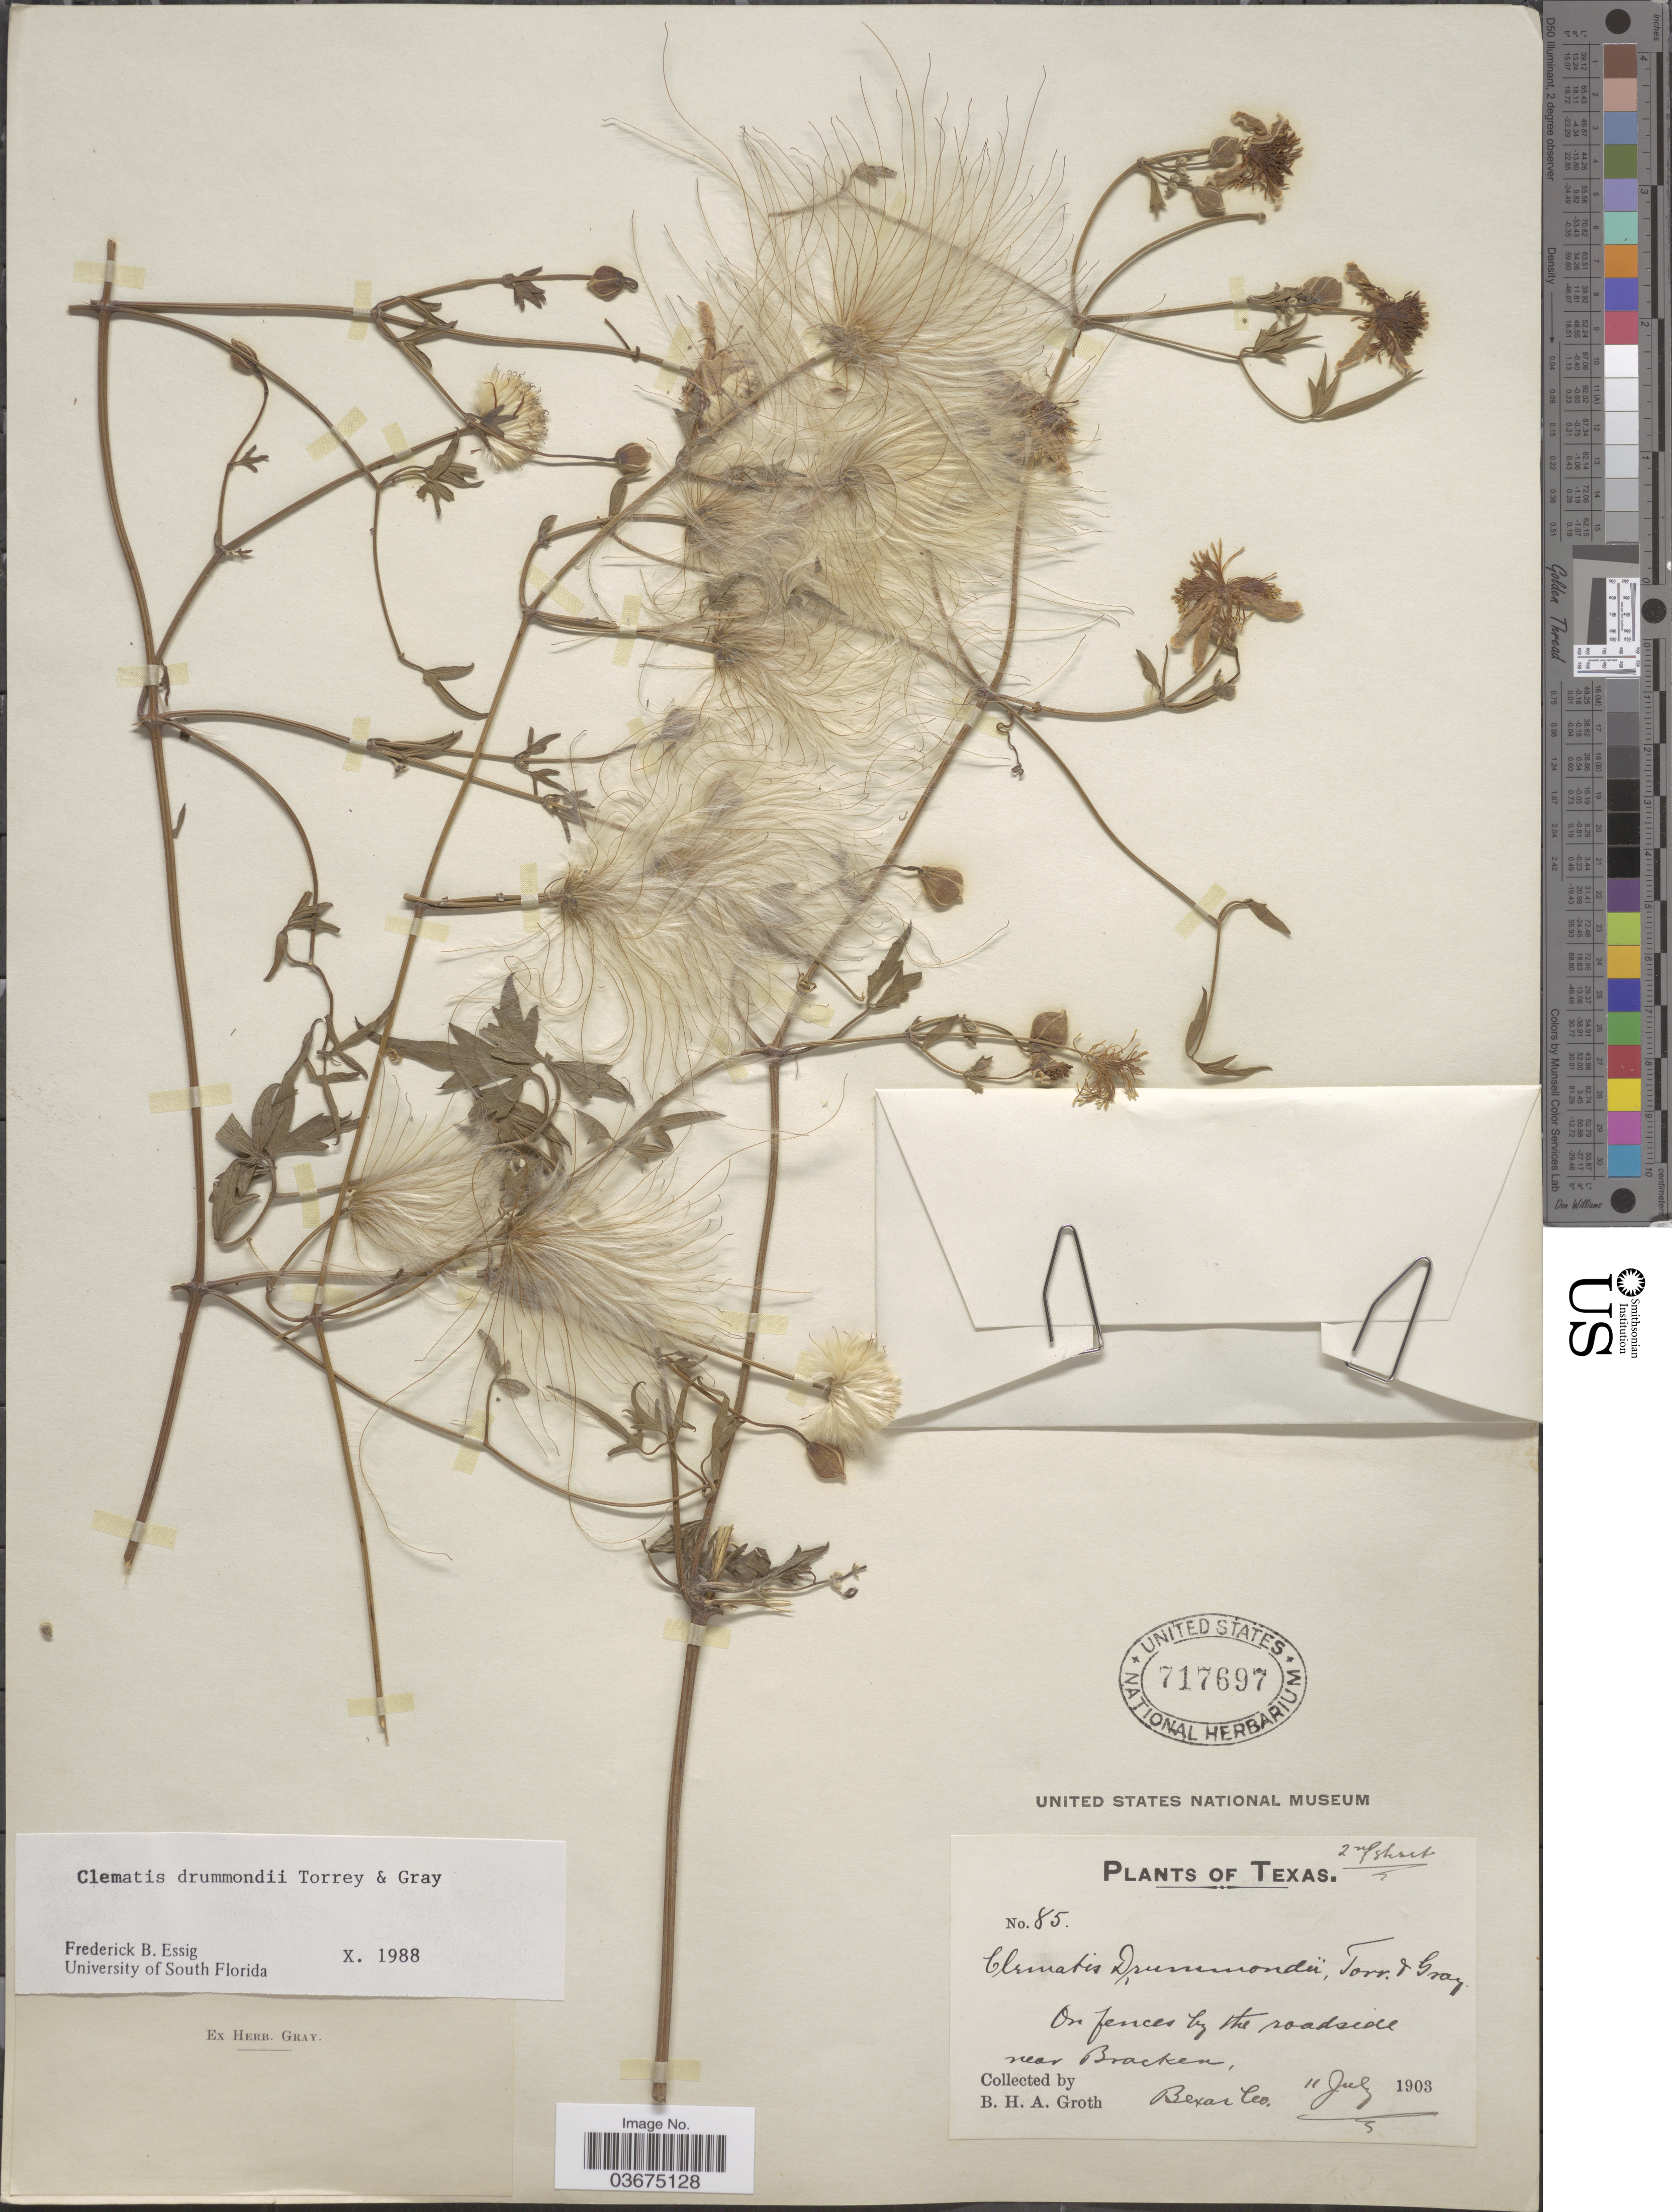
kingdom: Plantae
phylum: Tracheophyta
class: Magnoliopsida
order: Ranunculales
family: Ranunculaceae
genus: Clematis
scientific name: Clematis drummondii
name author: Torr. & A. Gray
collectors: B. Groth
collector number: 85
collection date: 1903-07-11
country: United States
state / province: Texas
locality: On fences by the roadside near Bracken. Bexar Co.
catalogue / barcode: US 717697